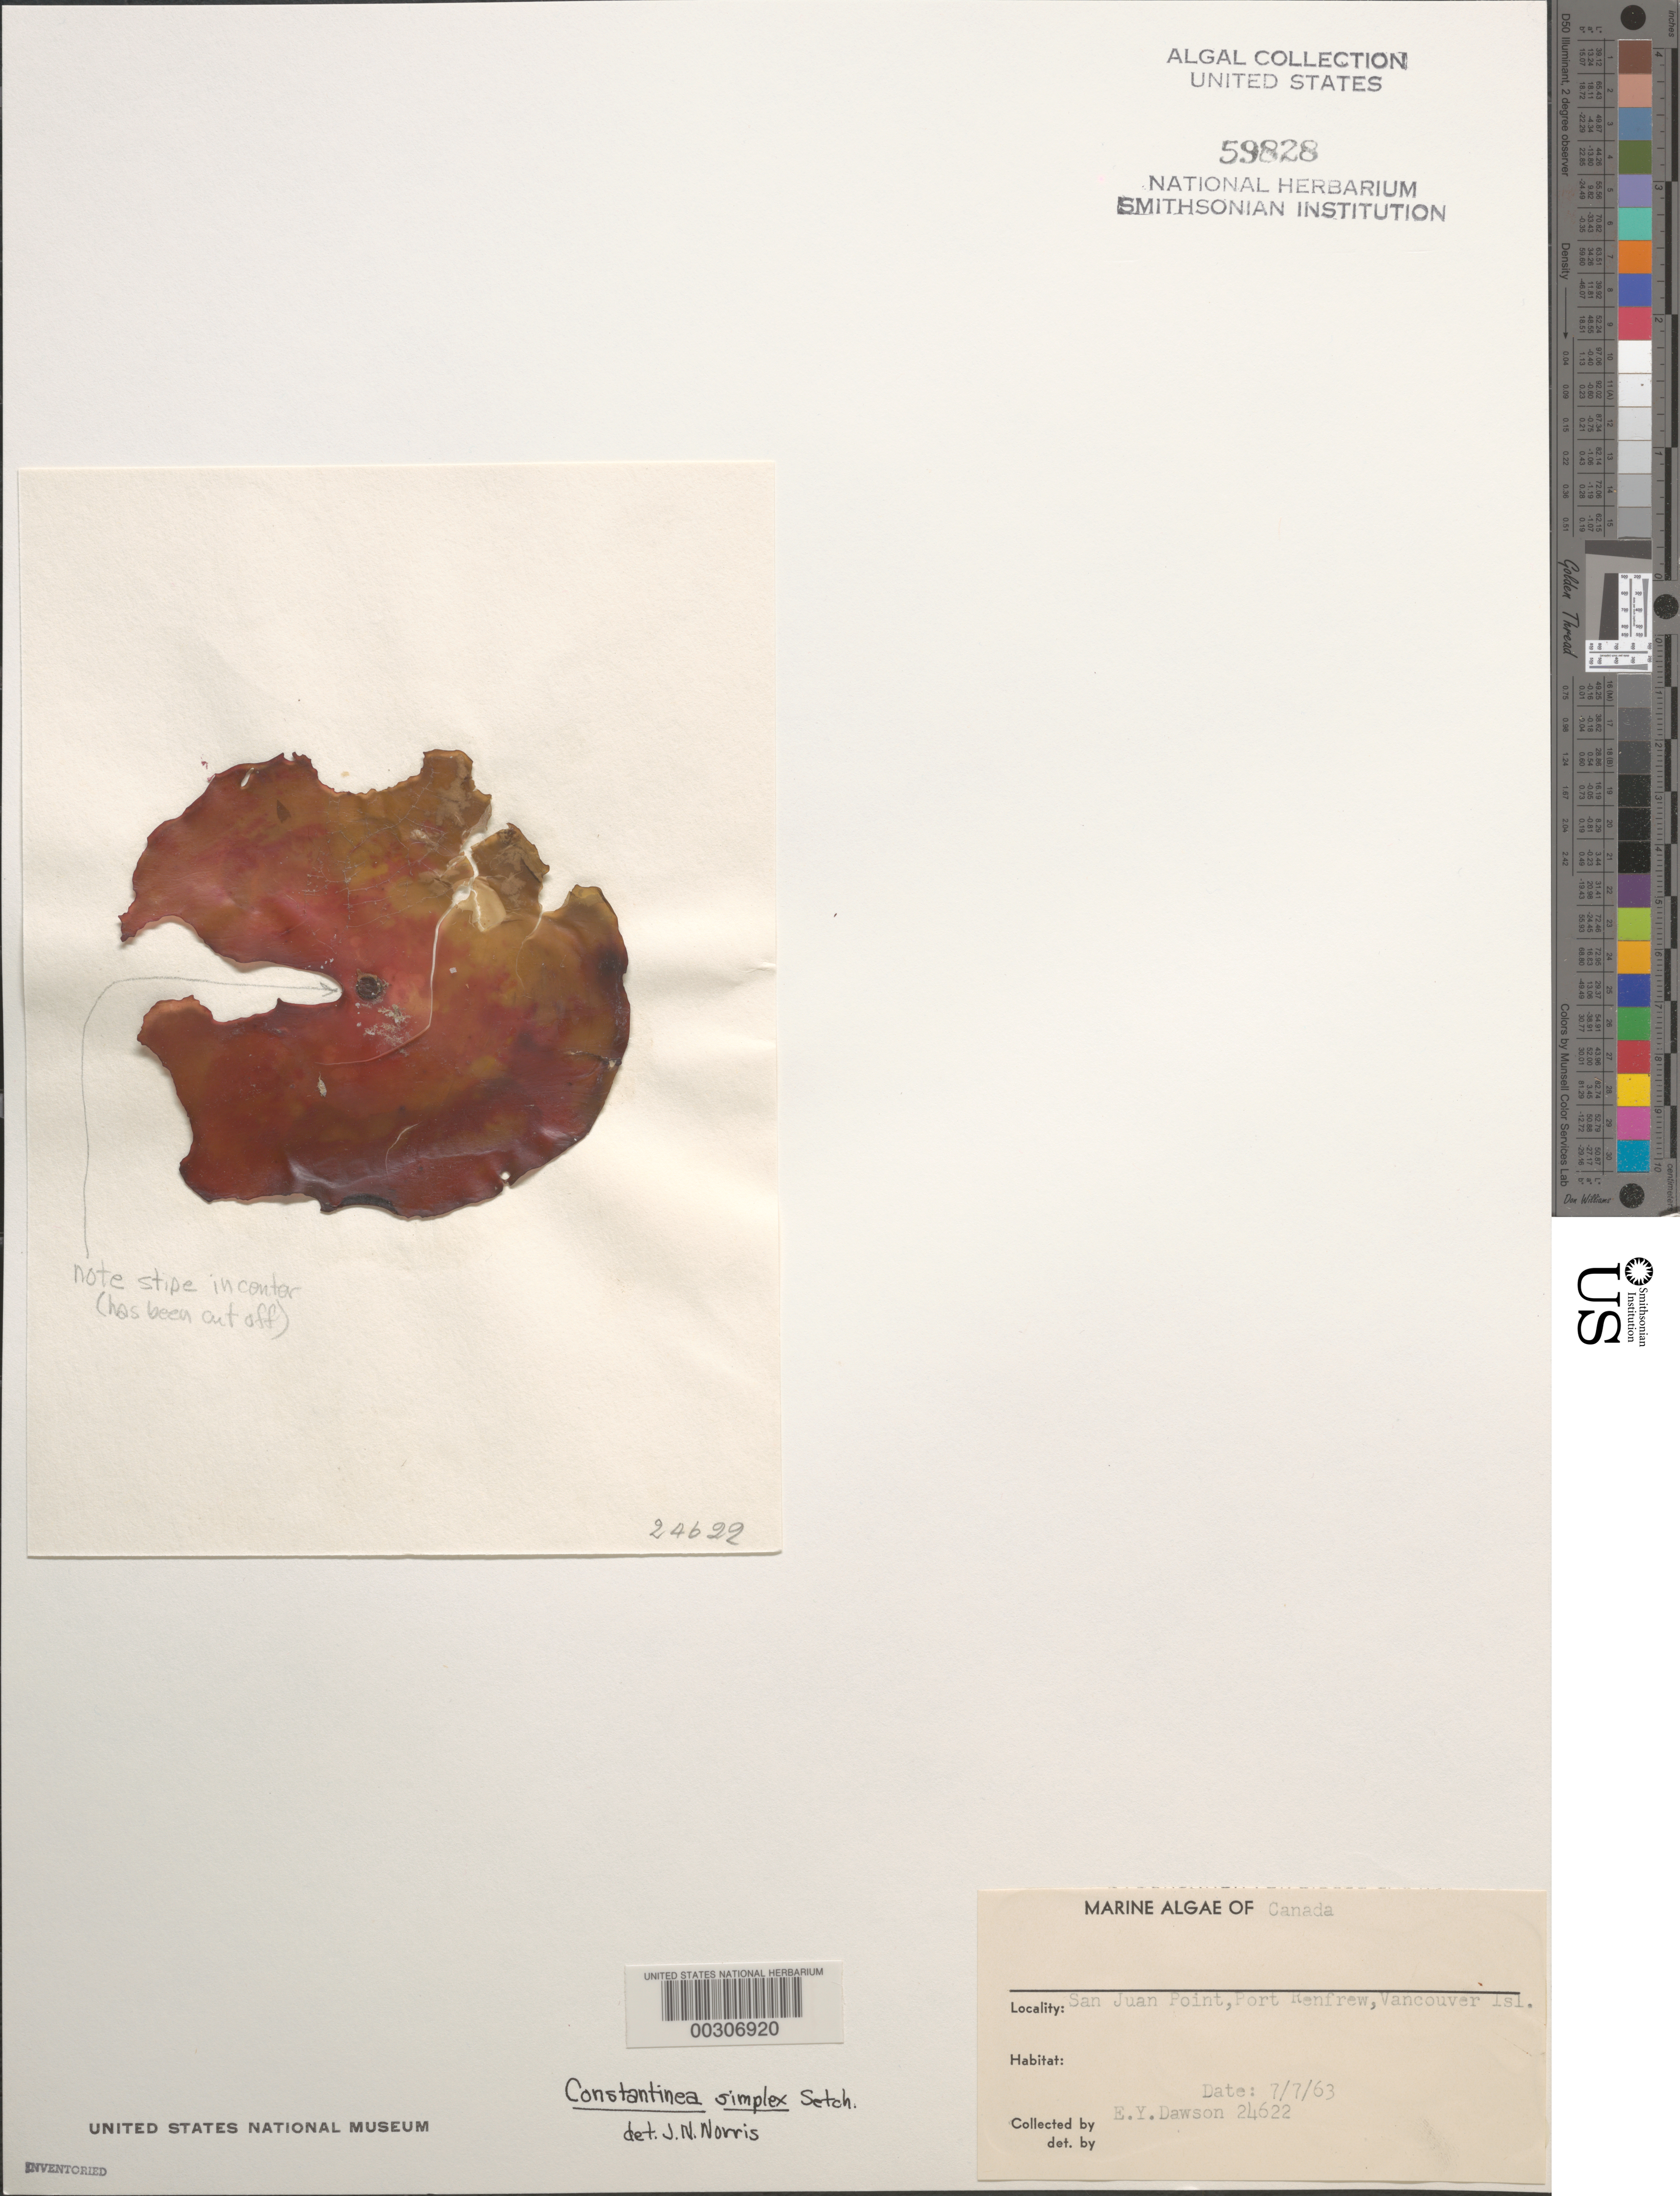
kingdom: Plantae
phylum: Rhodophyta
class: Florideophyceae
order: Gigartinales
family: Dumontiaceae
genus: Constantinea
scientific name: Constantinea simplex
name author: Setch.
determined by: Norris, James N.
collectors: E. Y. Dawson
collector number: EYD 24622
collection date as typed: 07 Jul 1963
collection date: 1963-07-07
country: Canada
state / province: British Columbia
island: Vancouver Island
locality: San Juan Point, Port Renfrew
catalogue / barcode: US 59828